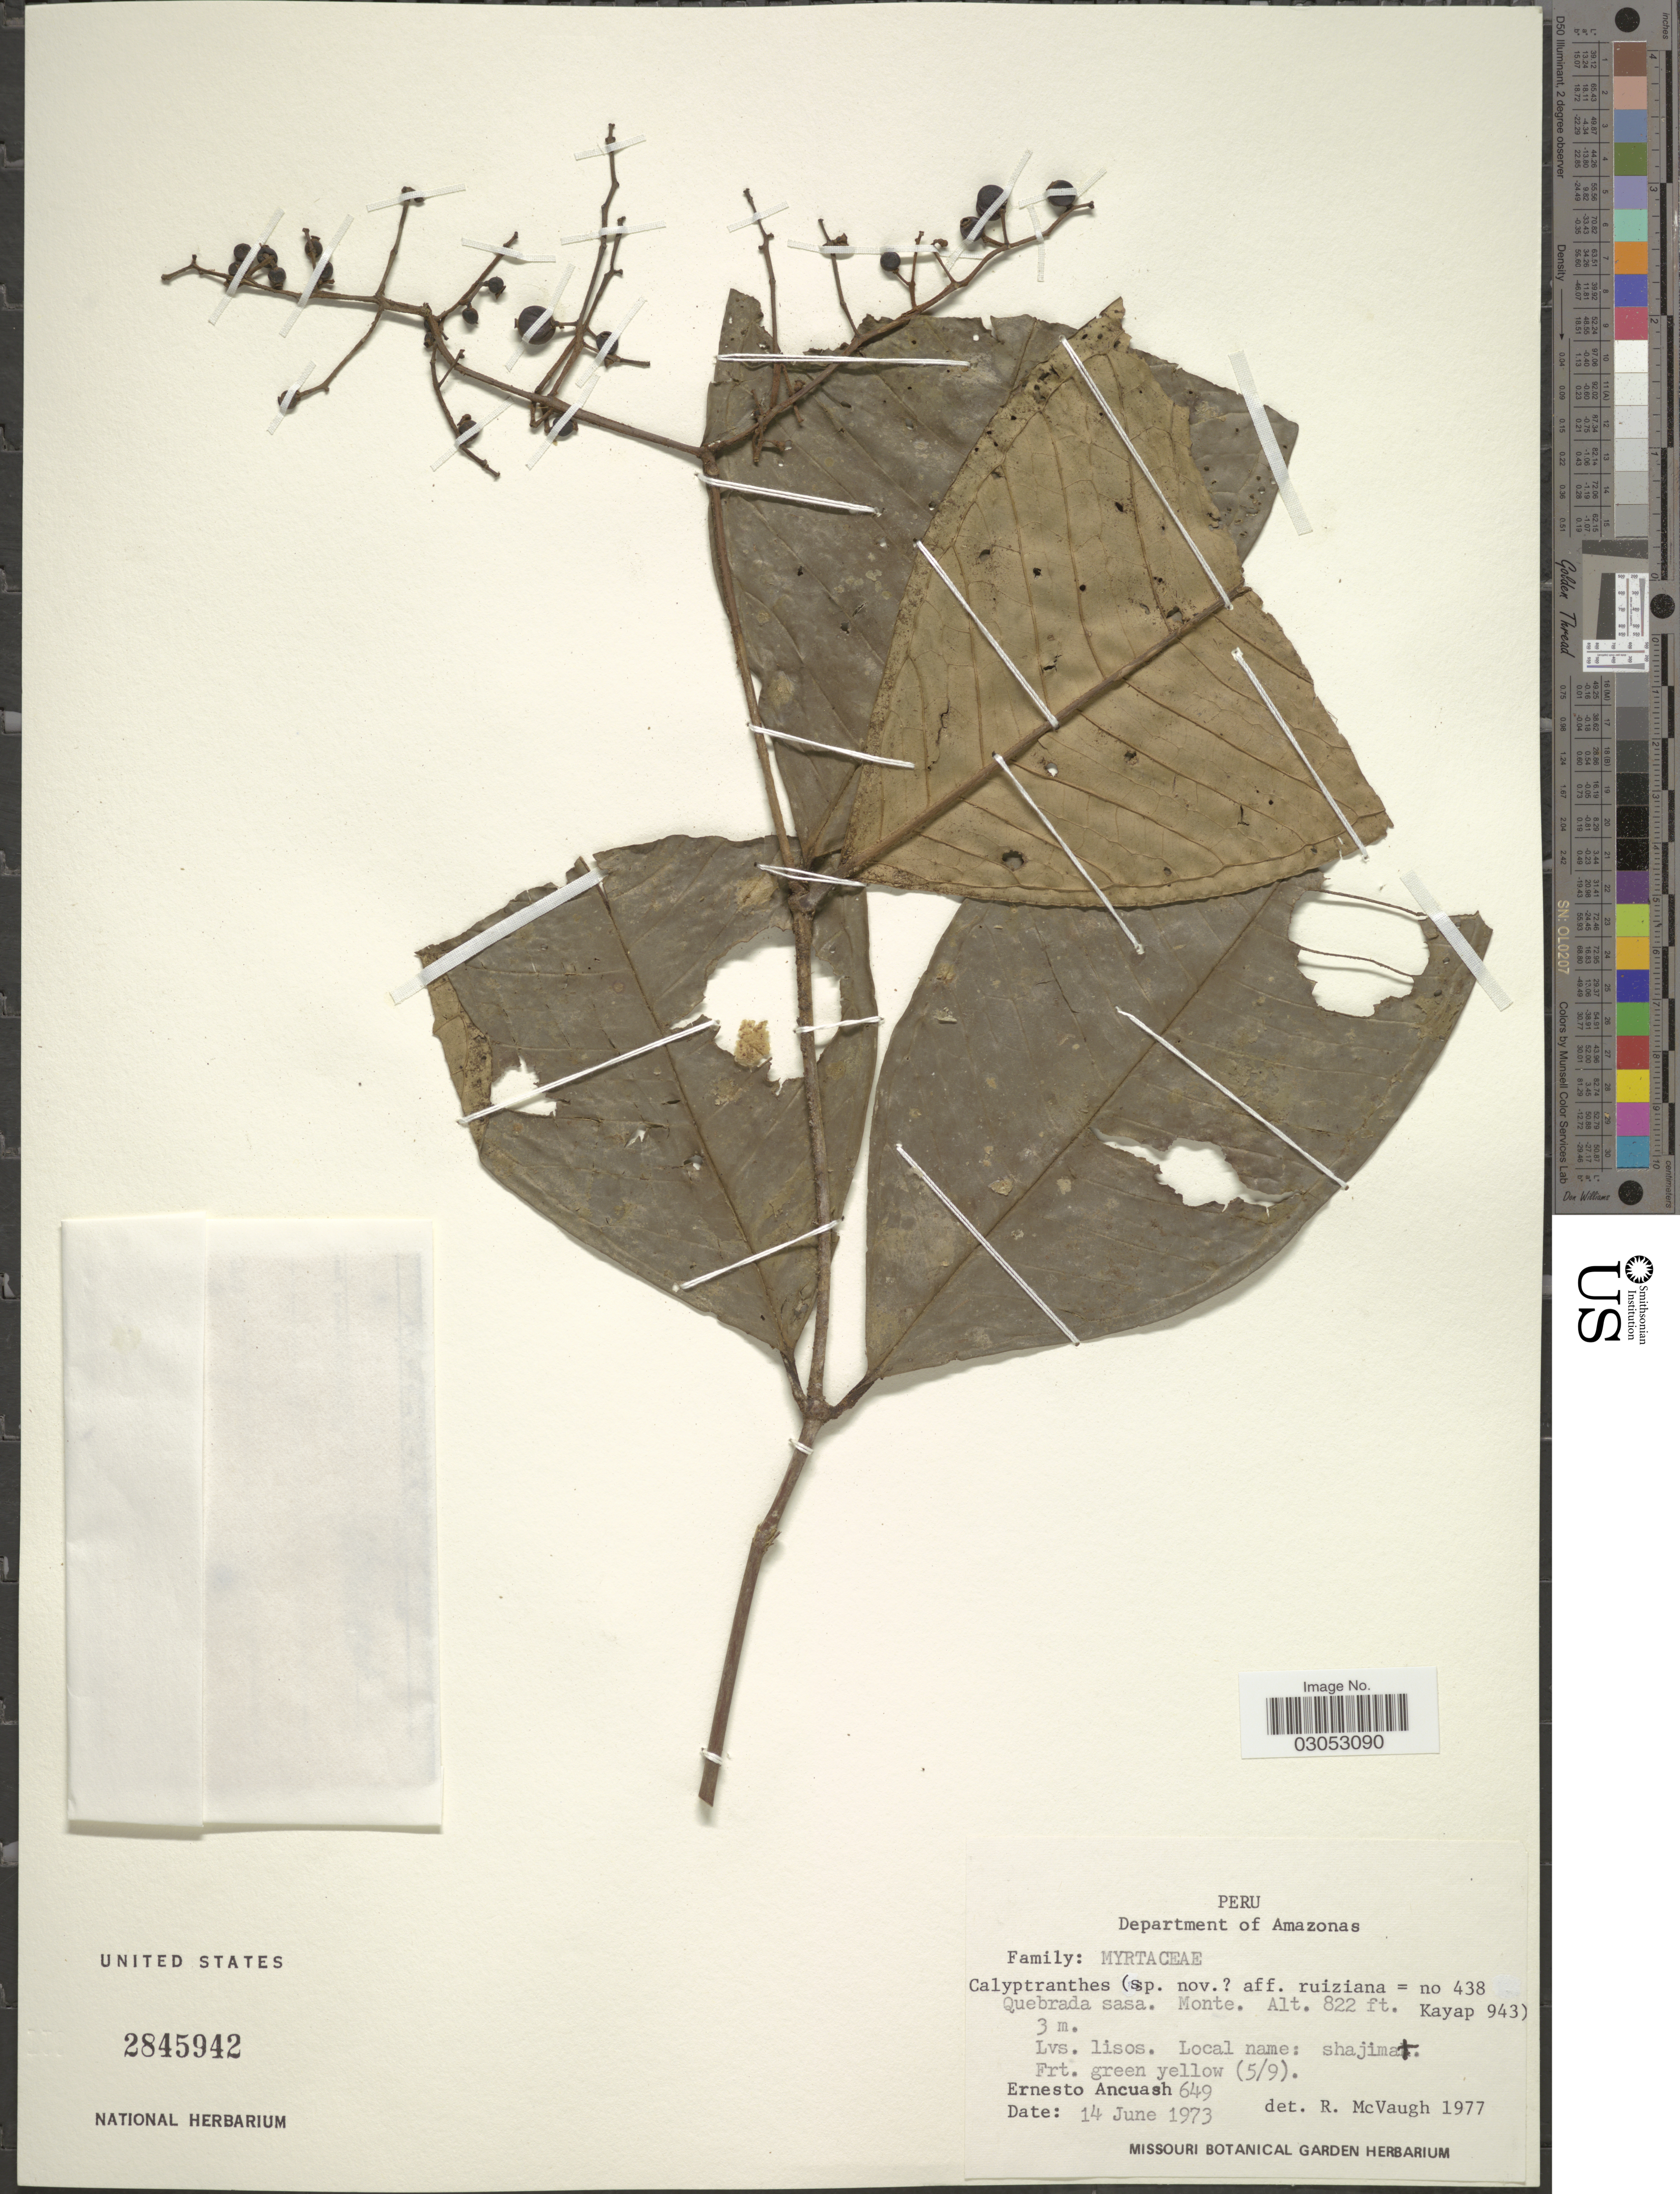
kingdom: Plantae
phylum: Tracheophyta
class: Magnoliopsida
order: Myrtales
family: Myrtaceae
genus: Myrcia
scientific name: Myrcia sp.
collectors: E. Ancuash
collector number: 649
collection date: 1973-06-14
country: Peru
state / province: Amazonas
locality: Department of Amazonas, Quebrada sasa. Monte.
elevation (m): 269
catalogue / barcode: US 2845942